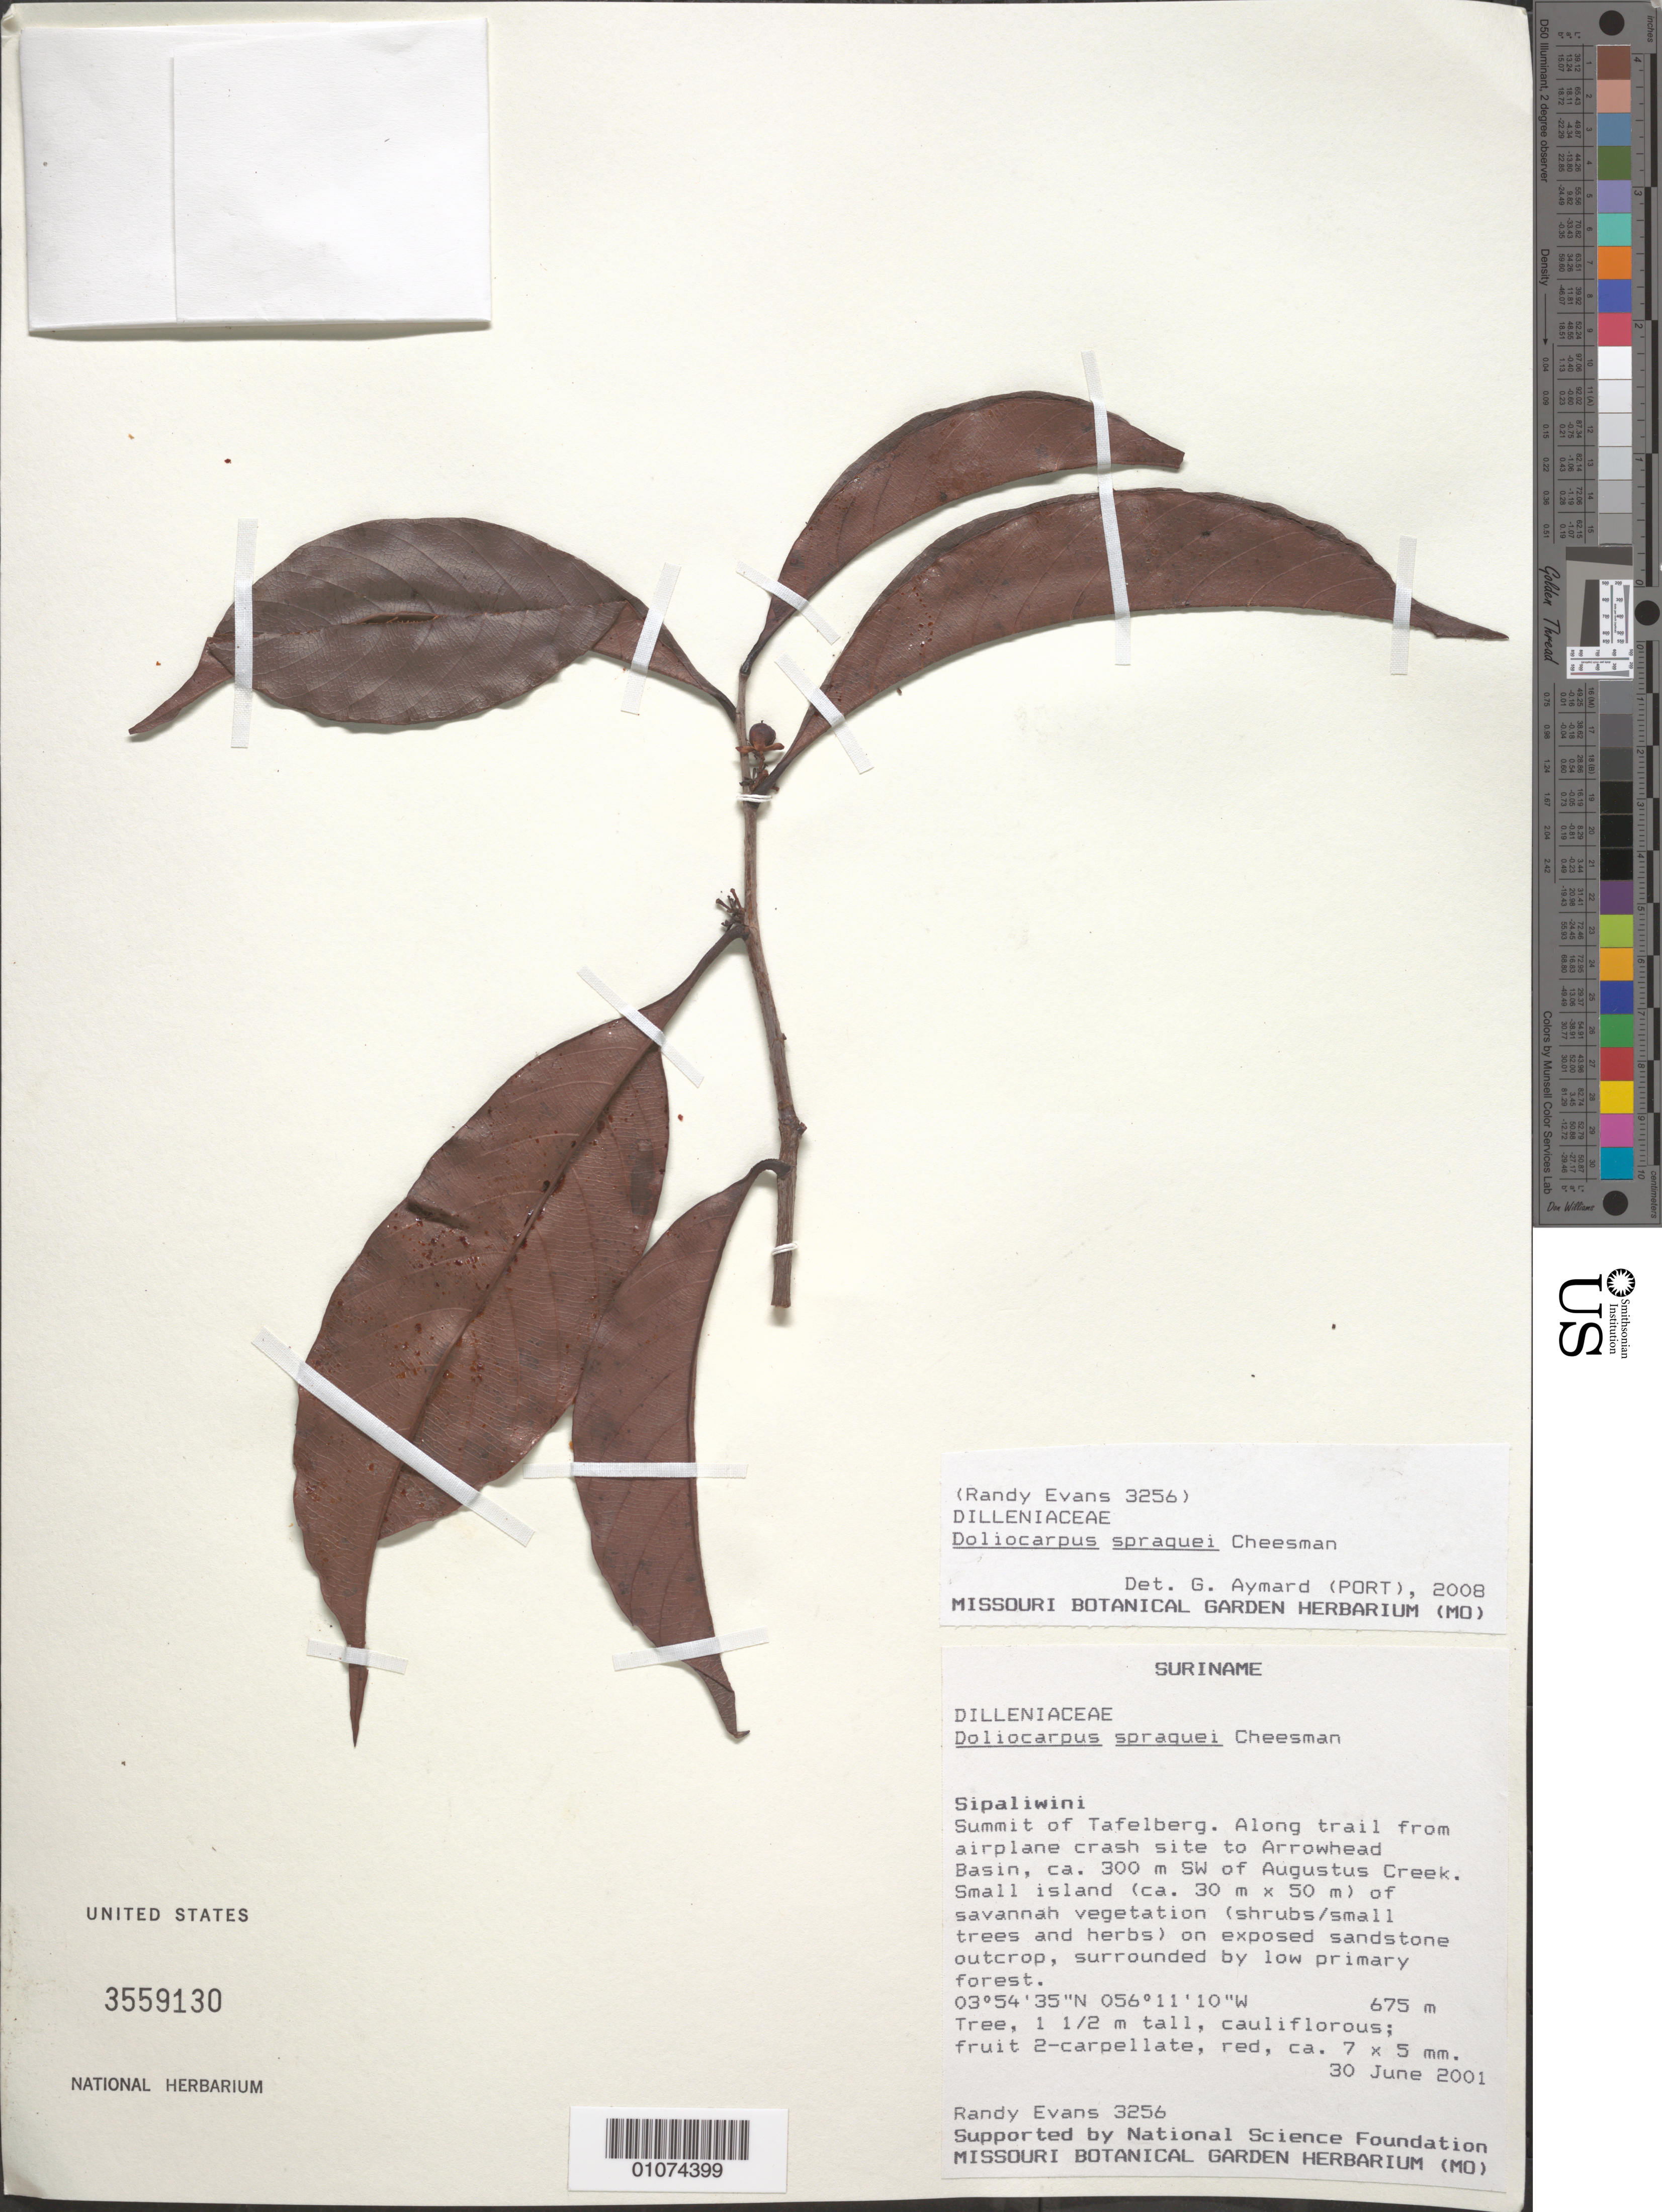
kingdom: Plantae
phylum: Tracheophyta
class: Magnoliopsida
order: Dilleniales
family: Dilleniaceae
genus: Doliocarpus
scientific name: Doliocarpus spraguei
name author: Cheesman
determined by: Aymard C., G. A., (PORT), Univ. Nac. Exp. de los Llanos Ezequiel Zamora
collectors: R. Evans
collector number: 3256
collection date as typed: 30-Jun-01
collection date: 2001-06-30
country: Suriname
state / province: Sipaliwini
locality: Summit of Tafelberg. Along trail from airplane crash site to Arrowhead Basin, ca. 300 m SW of Augustus Creek.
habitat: Small island (ca. 30 m x 50 m) of savannah vegetation (shrubs/small trees and herbs) on exposed sandstone outcrop, surrounded by low primary forest.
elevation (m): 675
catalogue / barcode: US 3559130